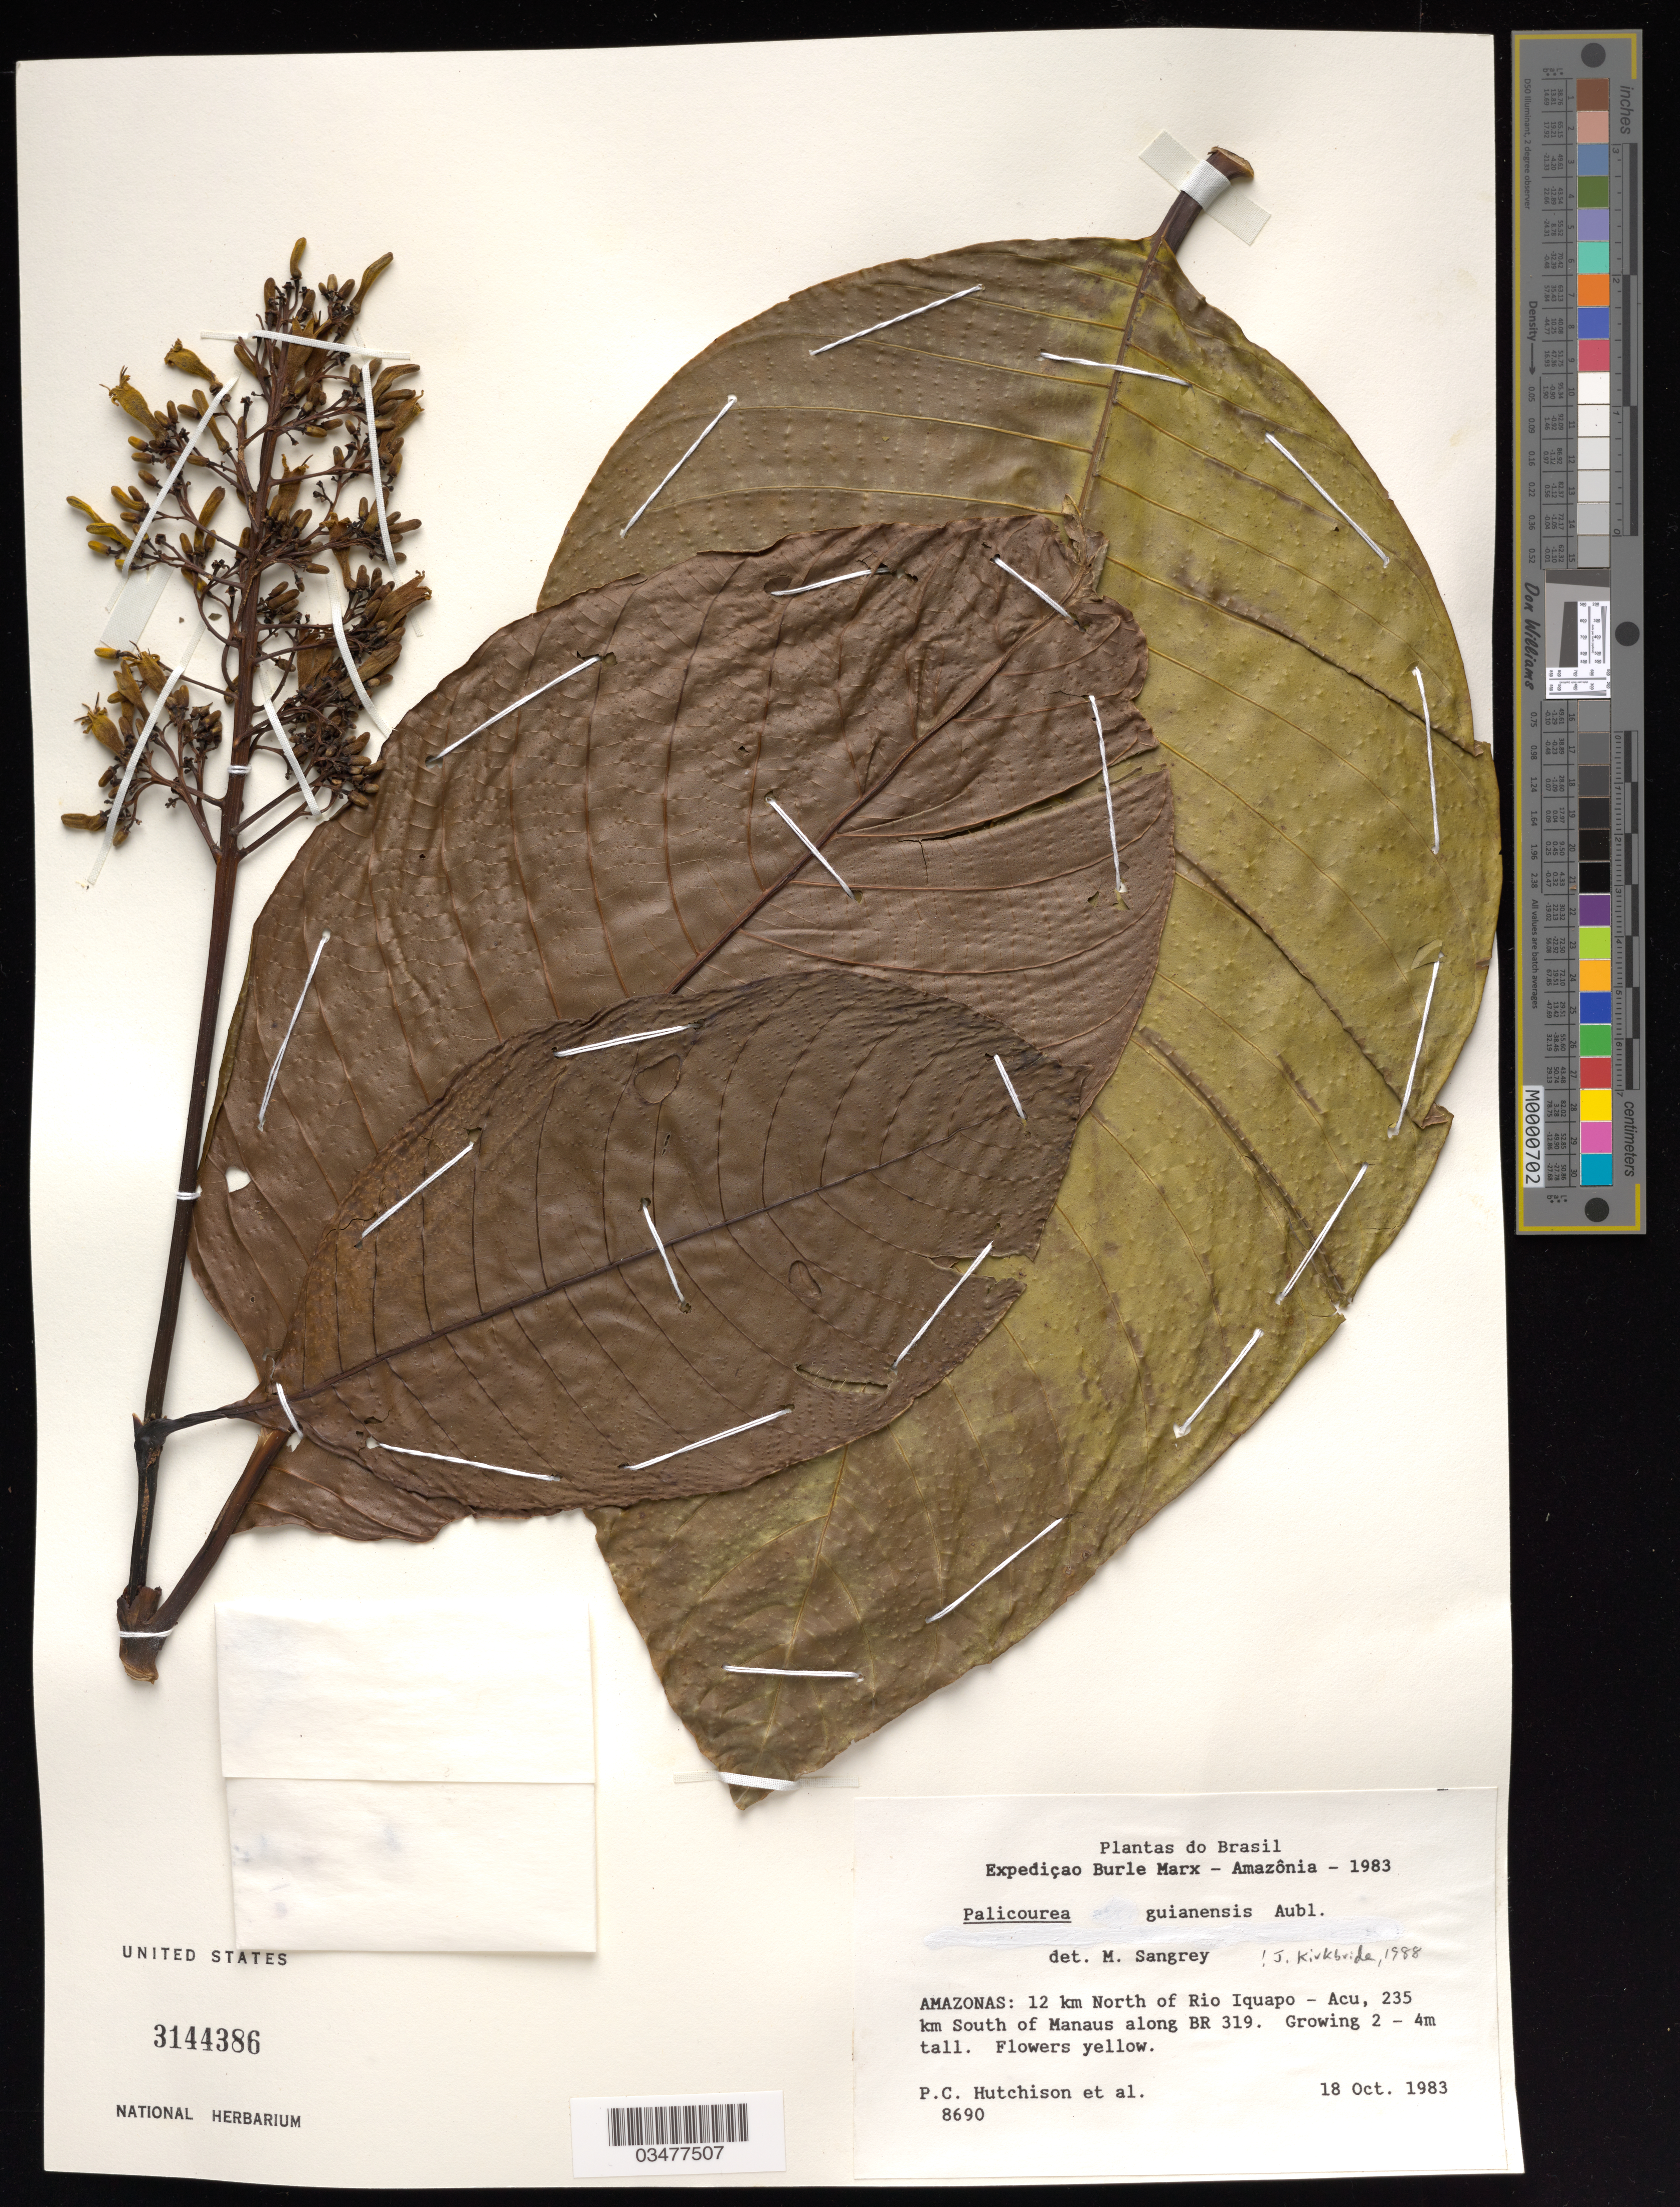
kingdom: Plantae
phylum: Tracheophyta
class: Magnoliopsida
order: Gentianales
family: Rubiaceae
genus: Palicourea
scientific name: Palicourea guianensis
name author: Aubl.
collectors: P. Hutchinson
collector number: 8690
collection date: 1983-10-18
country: Brazil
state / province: Amazonas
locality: Expediçao Burle Marx - Amazônia - 1983. 12 km North of Rio Iquapo - Acu, 235 km South of Manaus along BR 319.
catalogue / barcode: US 3144386